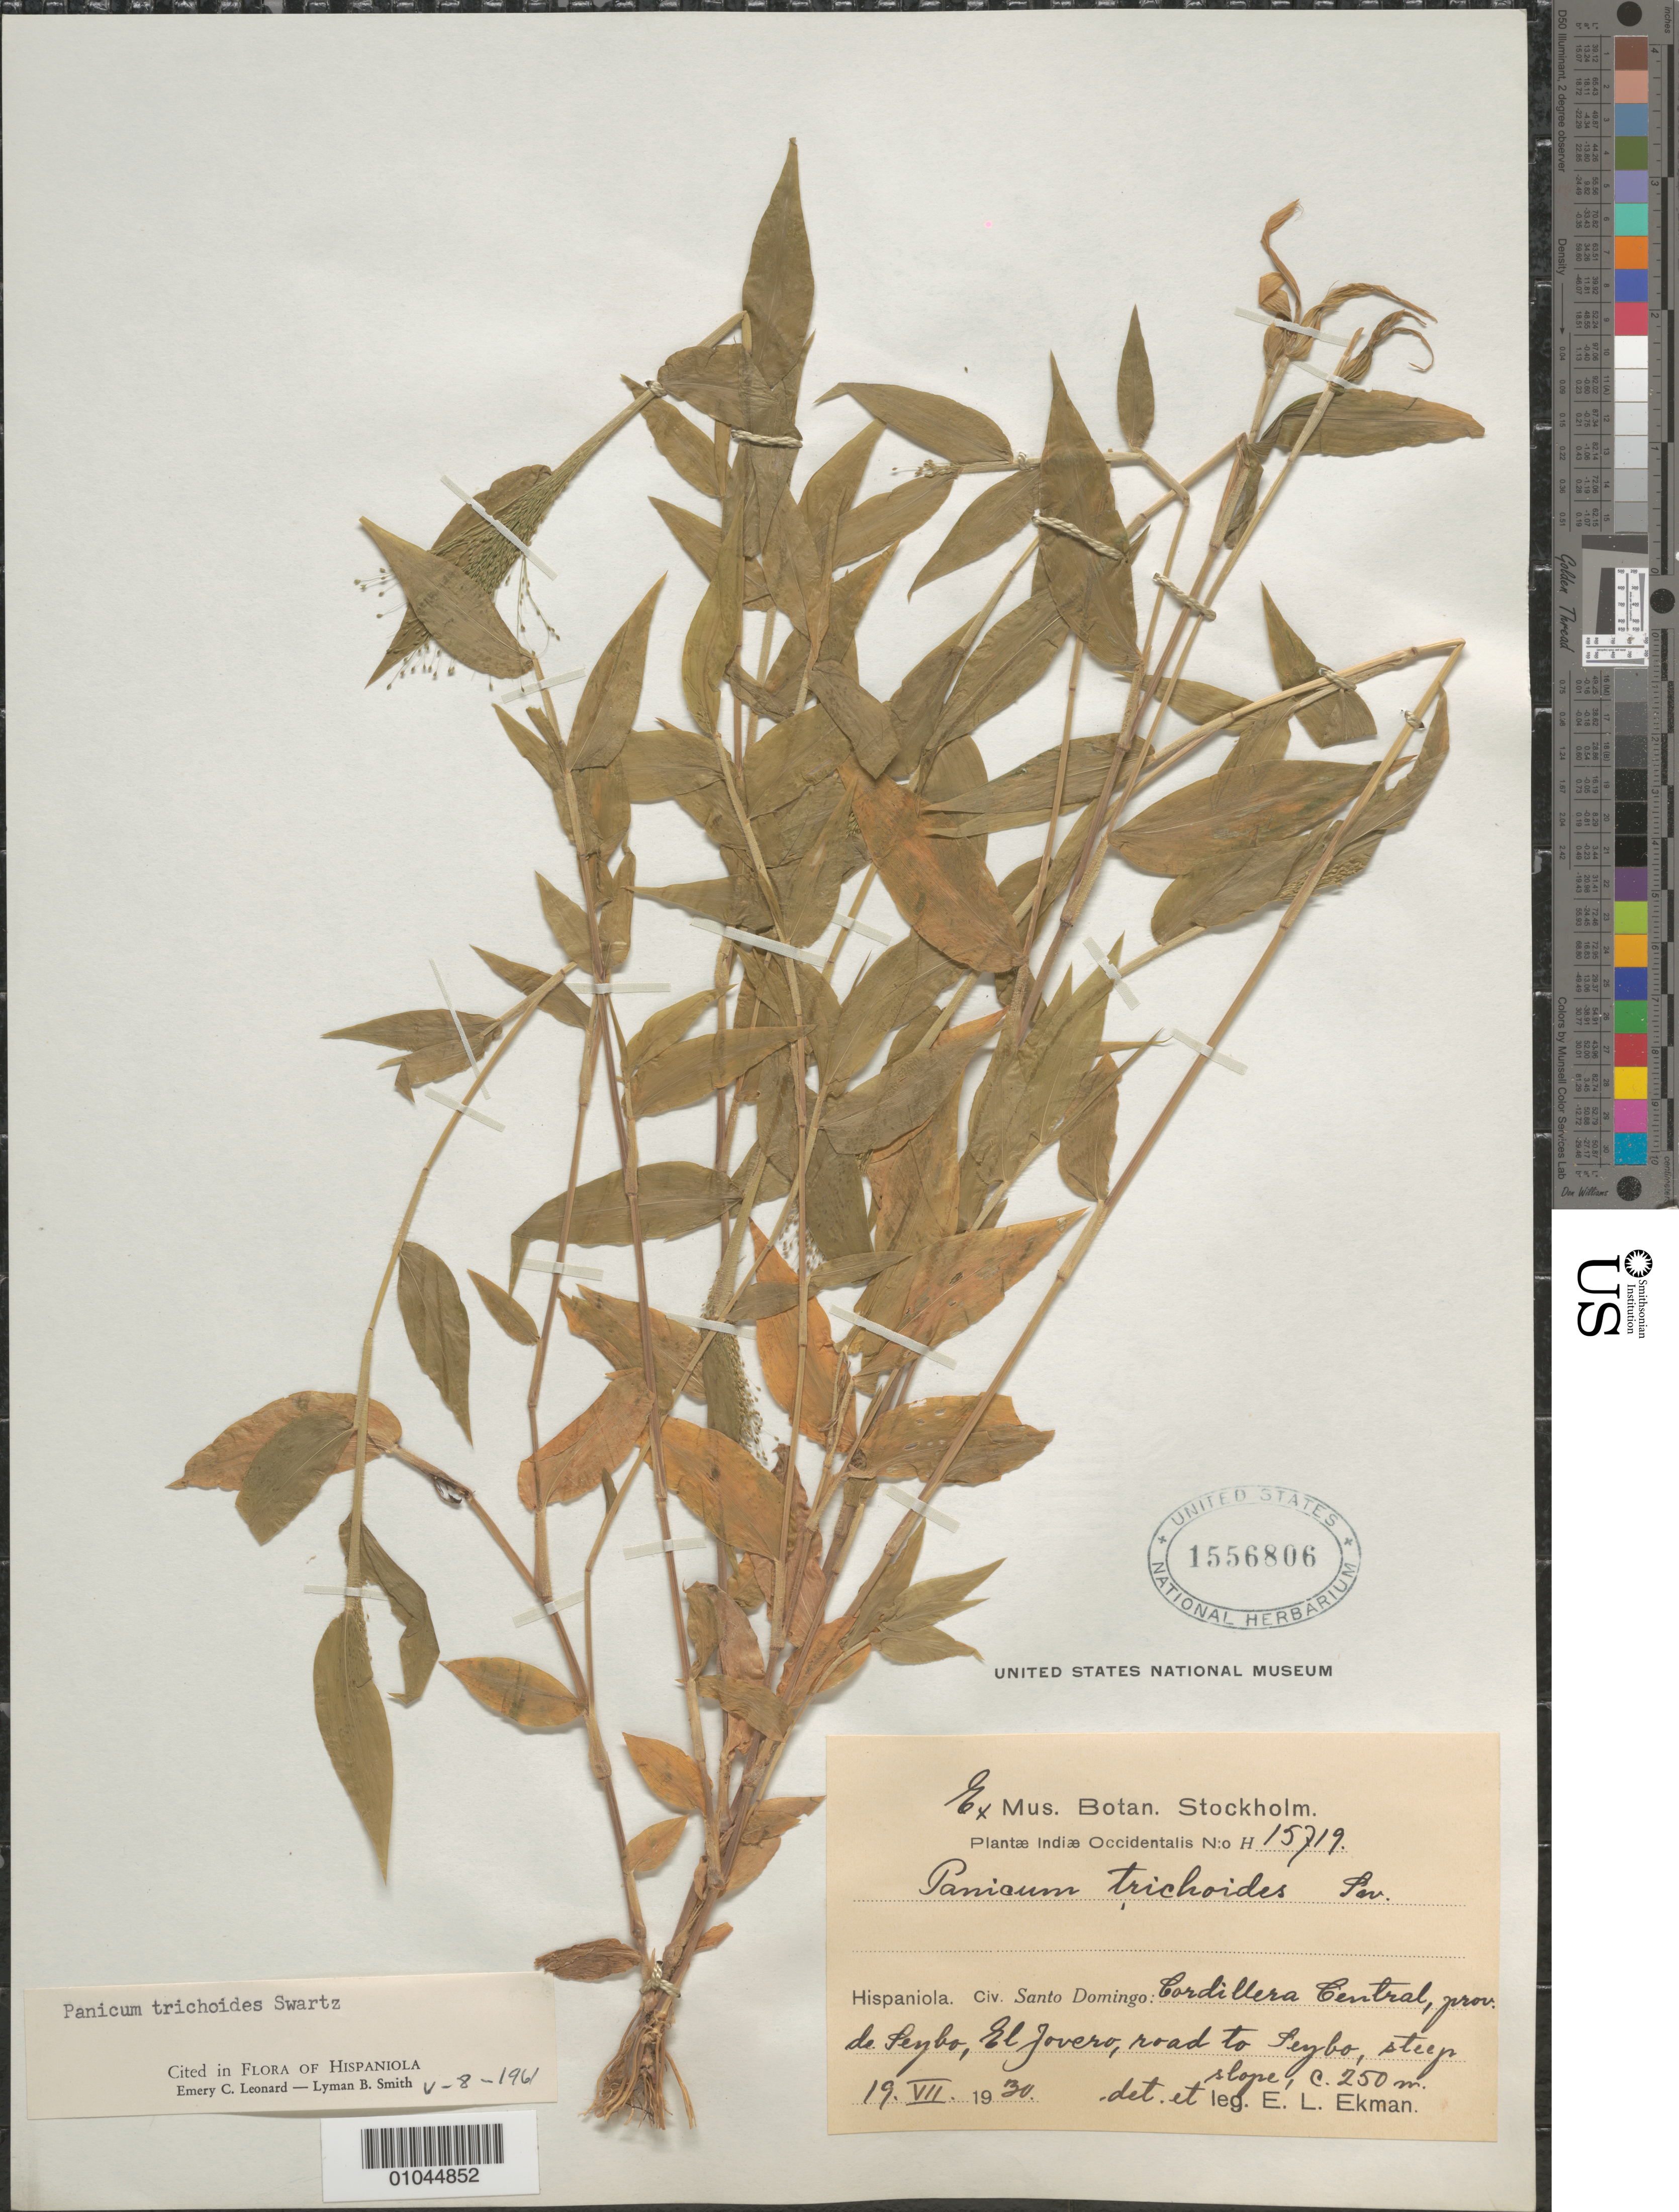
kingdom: Plantae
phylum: Tracheophyta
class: Liliopsida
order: Poales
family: Poaceae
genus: Panicum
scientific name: Panicum trichoides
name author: Sw.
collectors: E. L. Ekman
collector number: H 15719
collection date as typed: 19 Jul 1930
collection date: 1930-07-19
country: Dominican Republic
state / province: El Seibo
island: Hispaniola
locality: Cordillera Central, El Jovero, road to Seybo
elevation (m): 250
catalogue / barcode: US 1556806